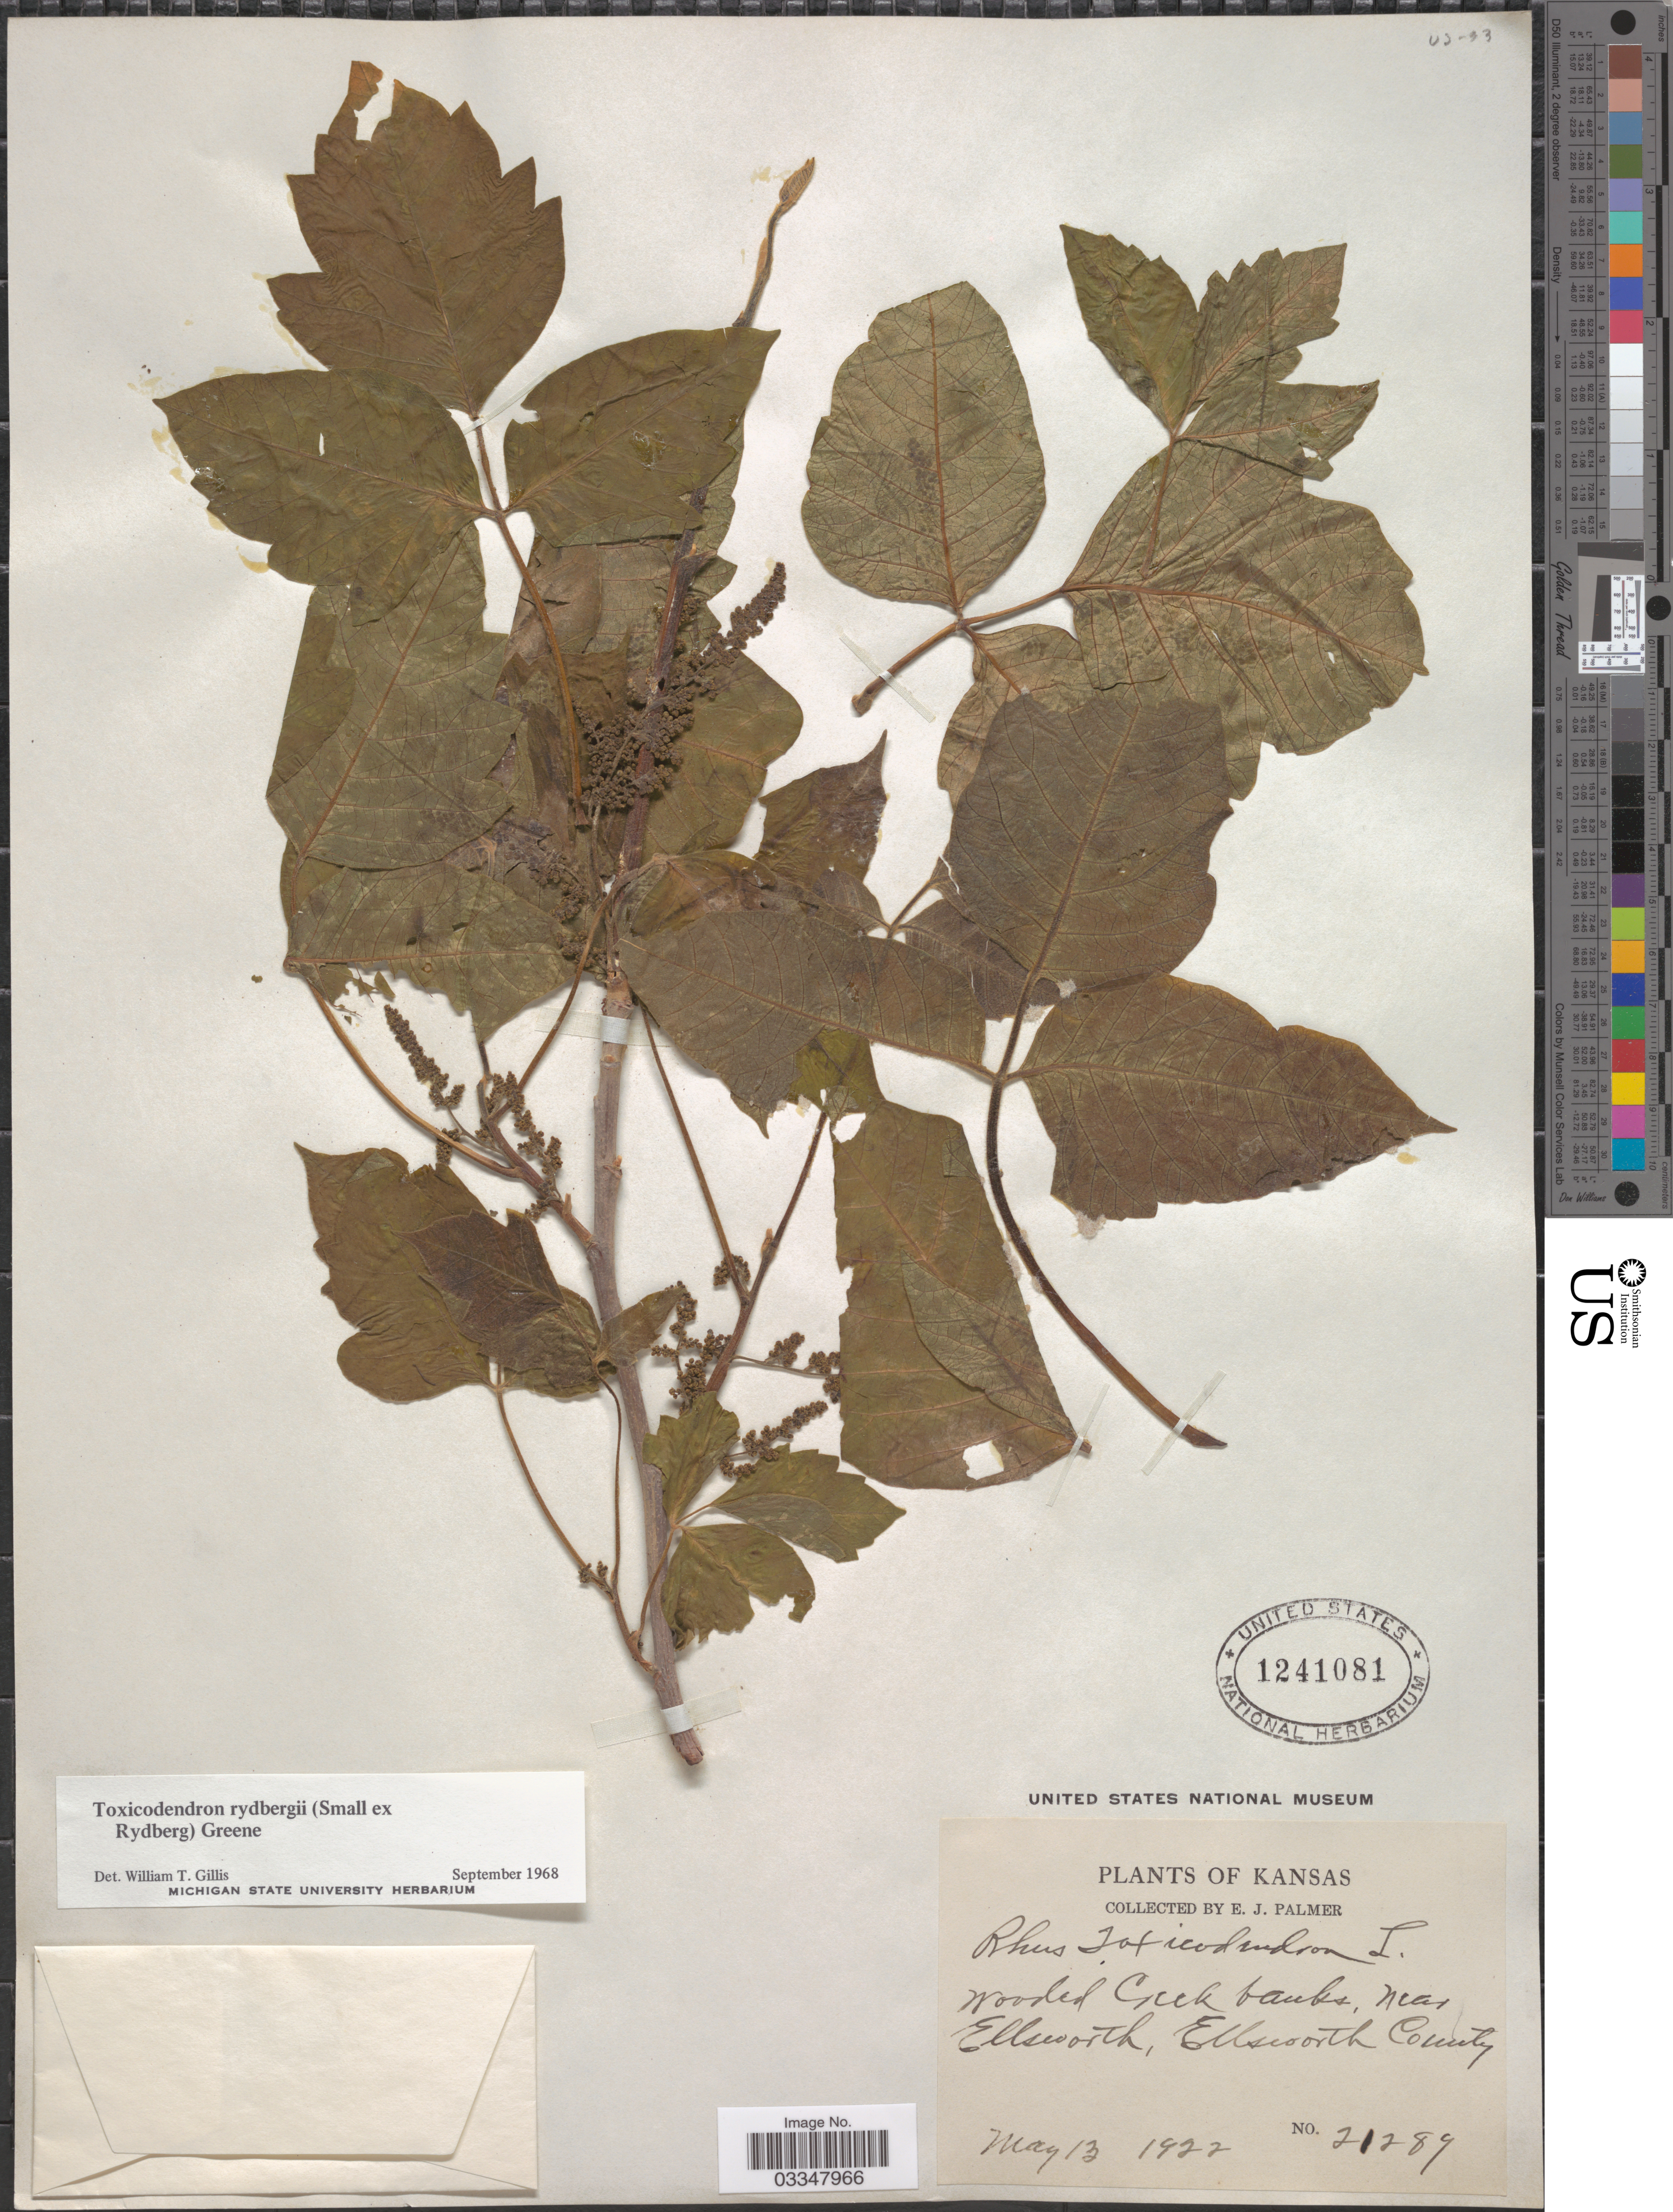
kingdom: Plantae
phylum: Tracheophyta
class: Magnoliopsida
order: Sapindales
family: Anacardiaceae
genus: Toxicodendron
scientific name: Toxicodendron radicans subsp. rydbergii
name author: (Small & Rydb.) Á. Löve & D. Löve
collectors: E. J. Palmer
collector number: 21289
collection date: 1922-05-13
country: United States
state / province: Kansas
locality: Wooded Creek banks, near Ellsworth, Ellsworth County.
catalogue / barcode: US 1241081